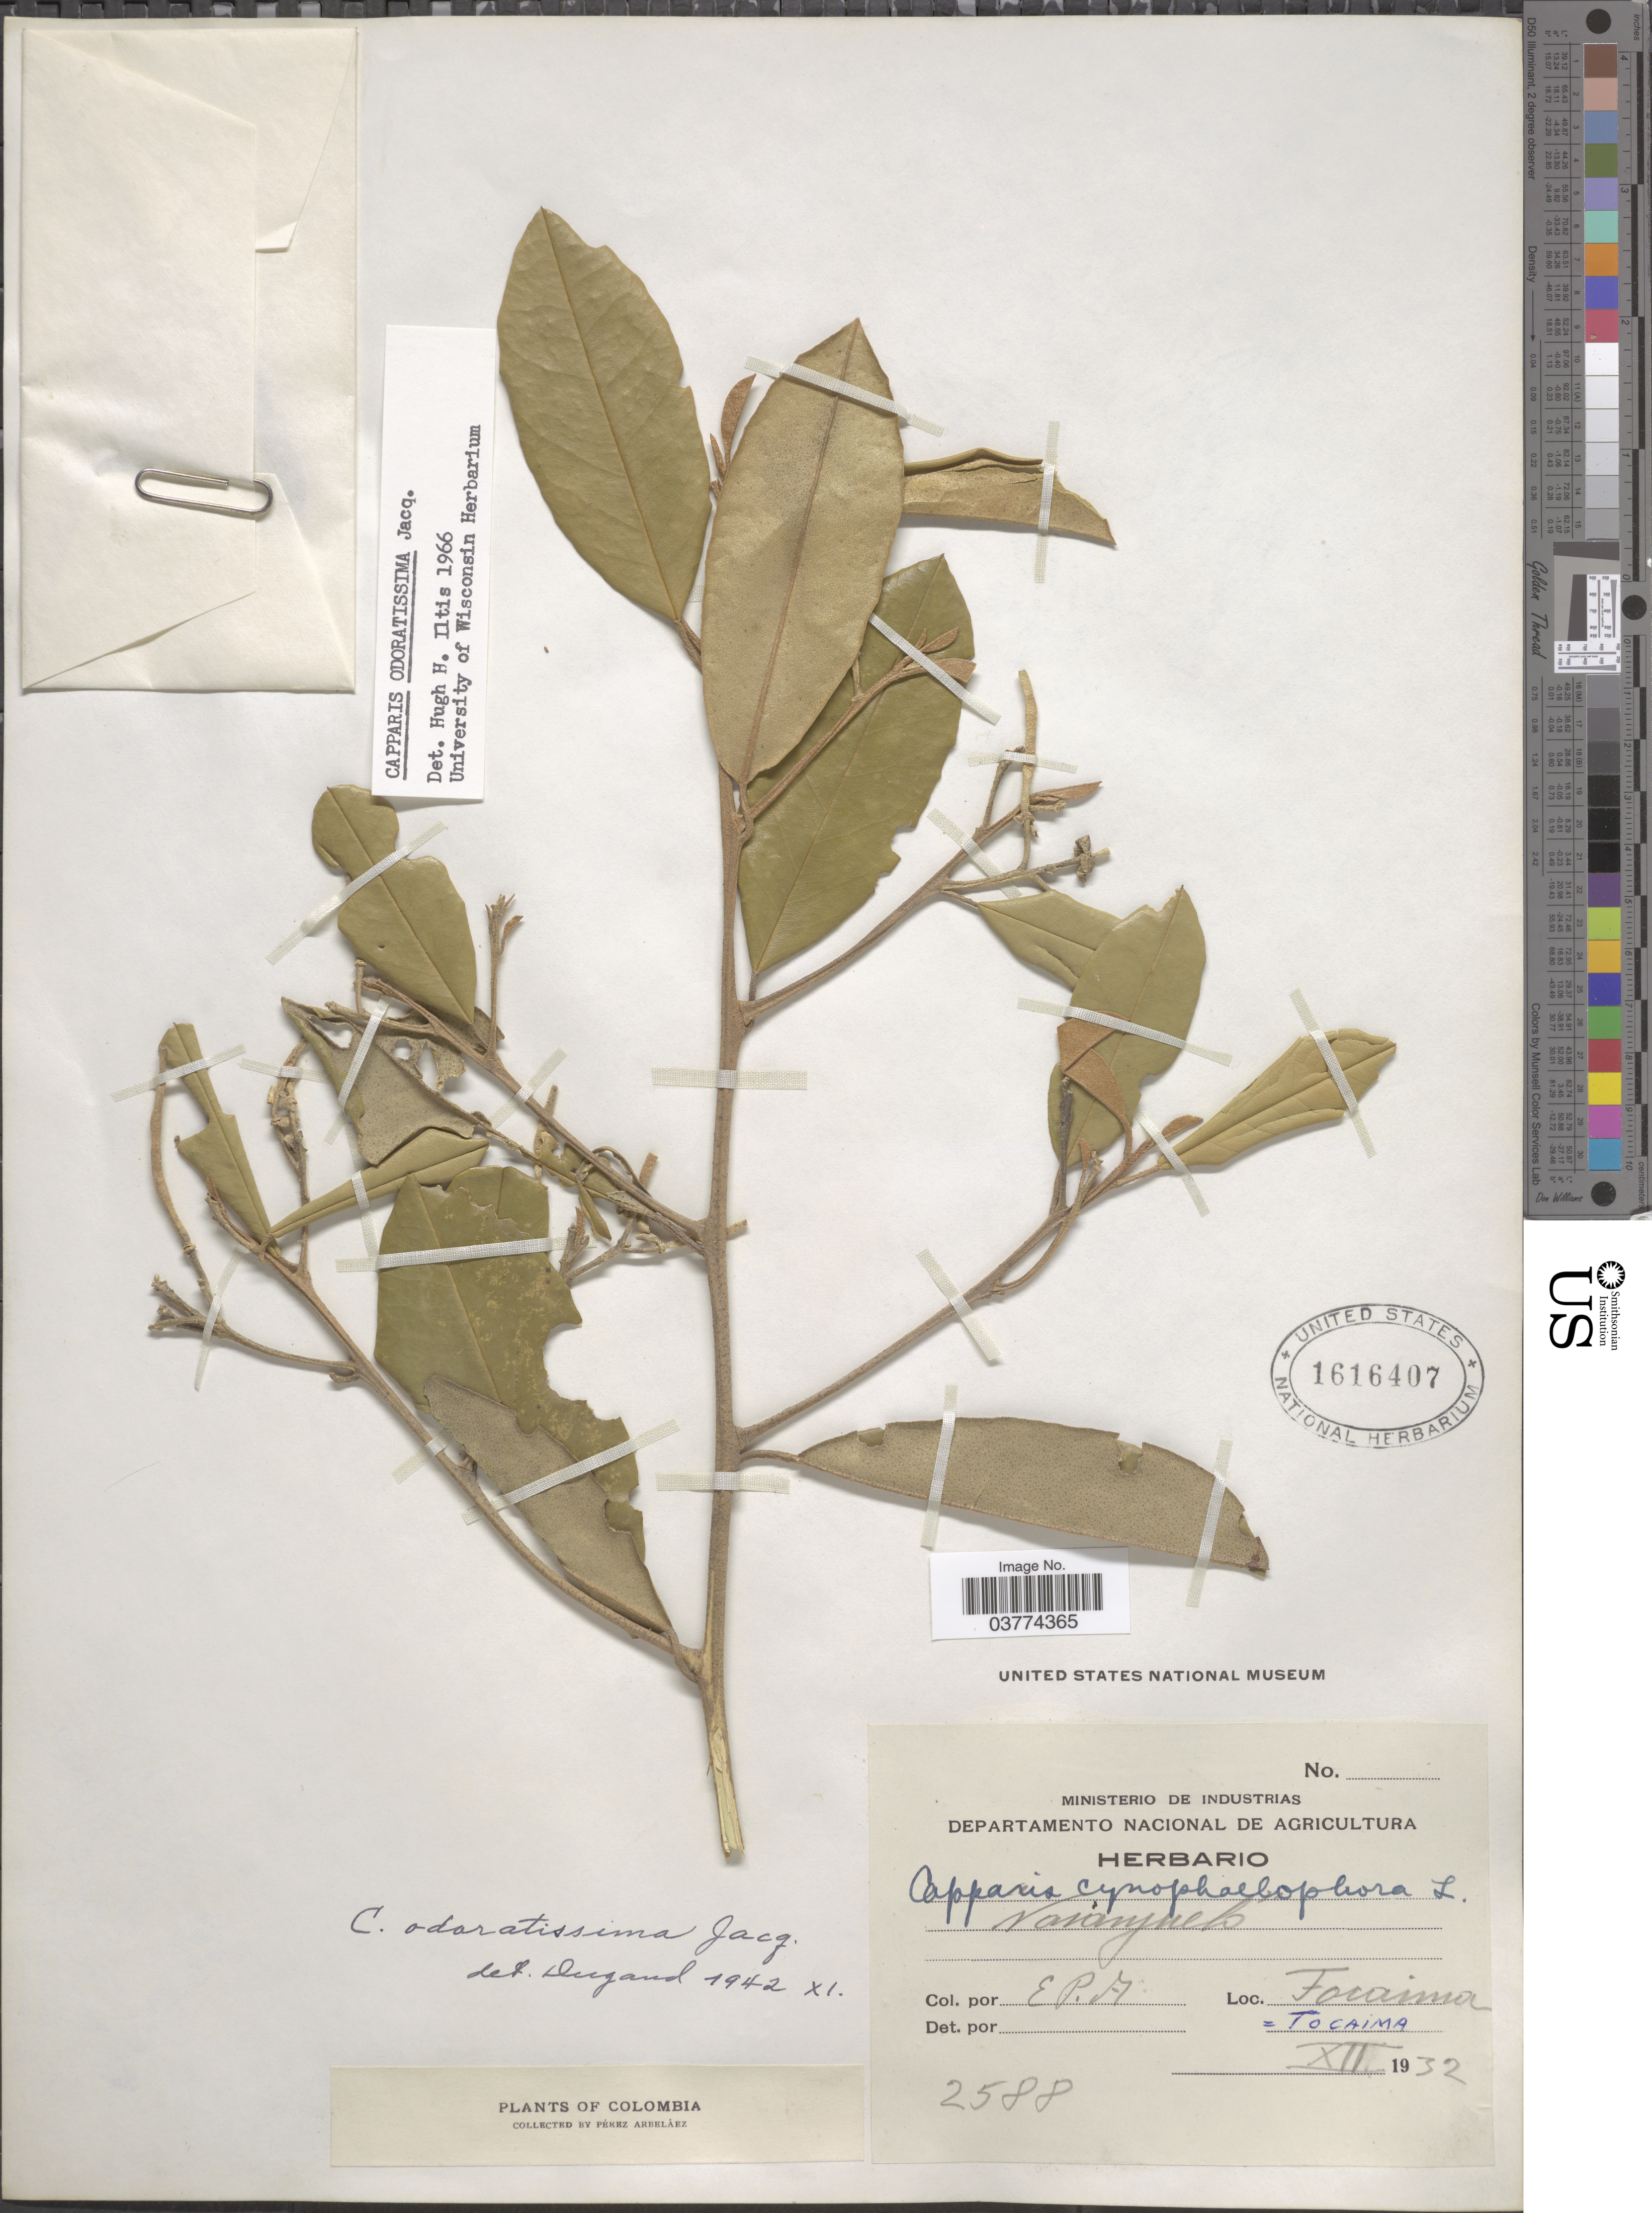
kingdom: Plantae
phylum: Tracheophyta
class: Magnoliopsida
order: Brassicales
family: Capparaceae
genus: Quadrella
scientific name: Quadrella odoratissima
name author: (Jacq.) Hutch.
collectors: E. Pérez Arbeláez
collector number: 2588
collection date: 1932-12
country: Colombia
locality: Tocaima.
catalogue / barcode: US 1616407